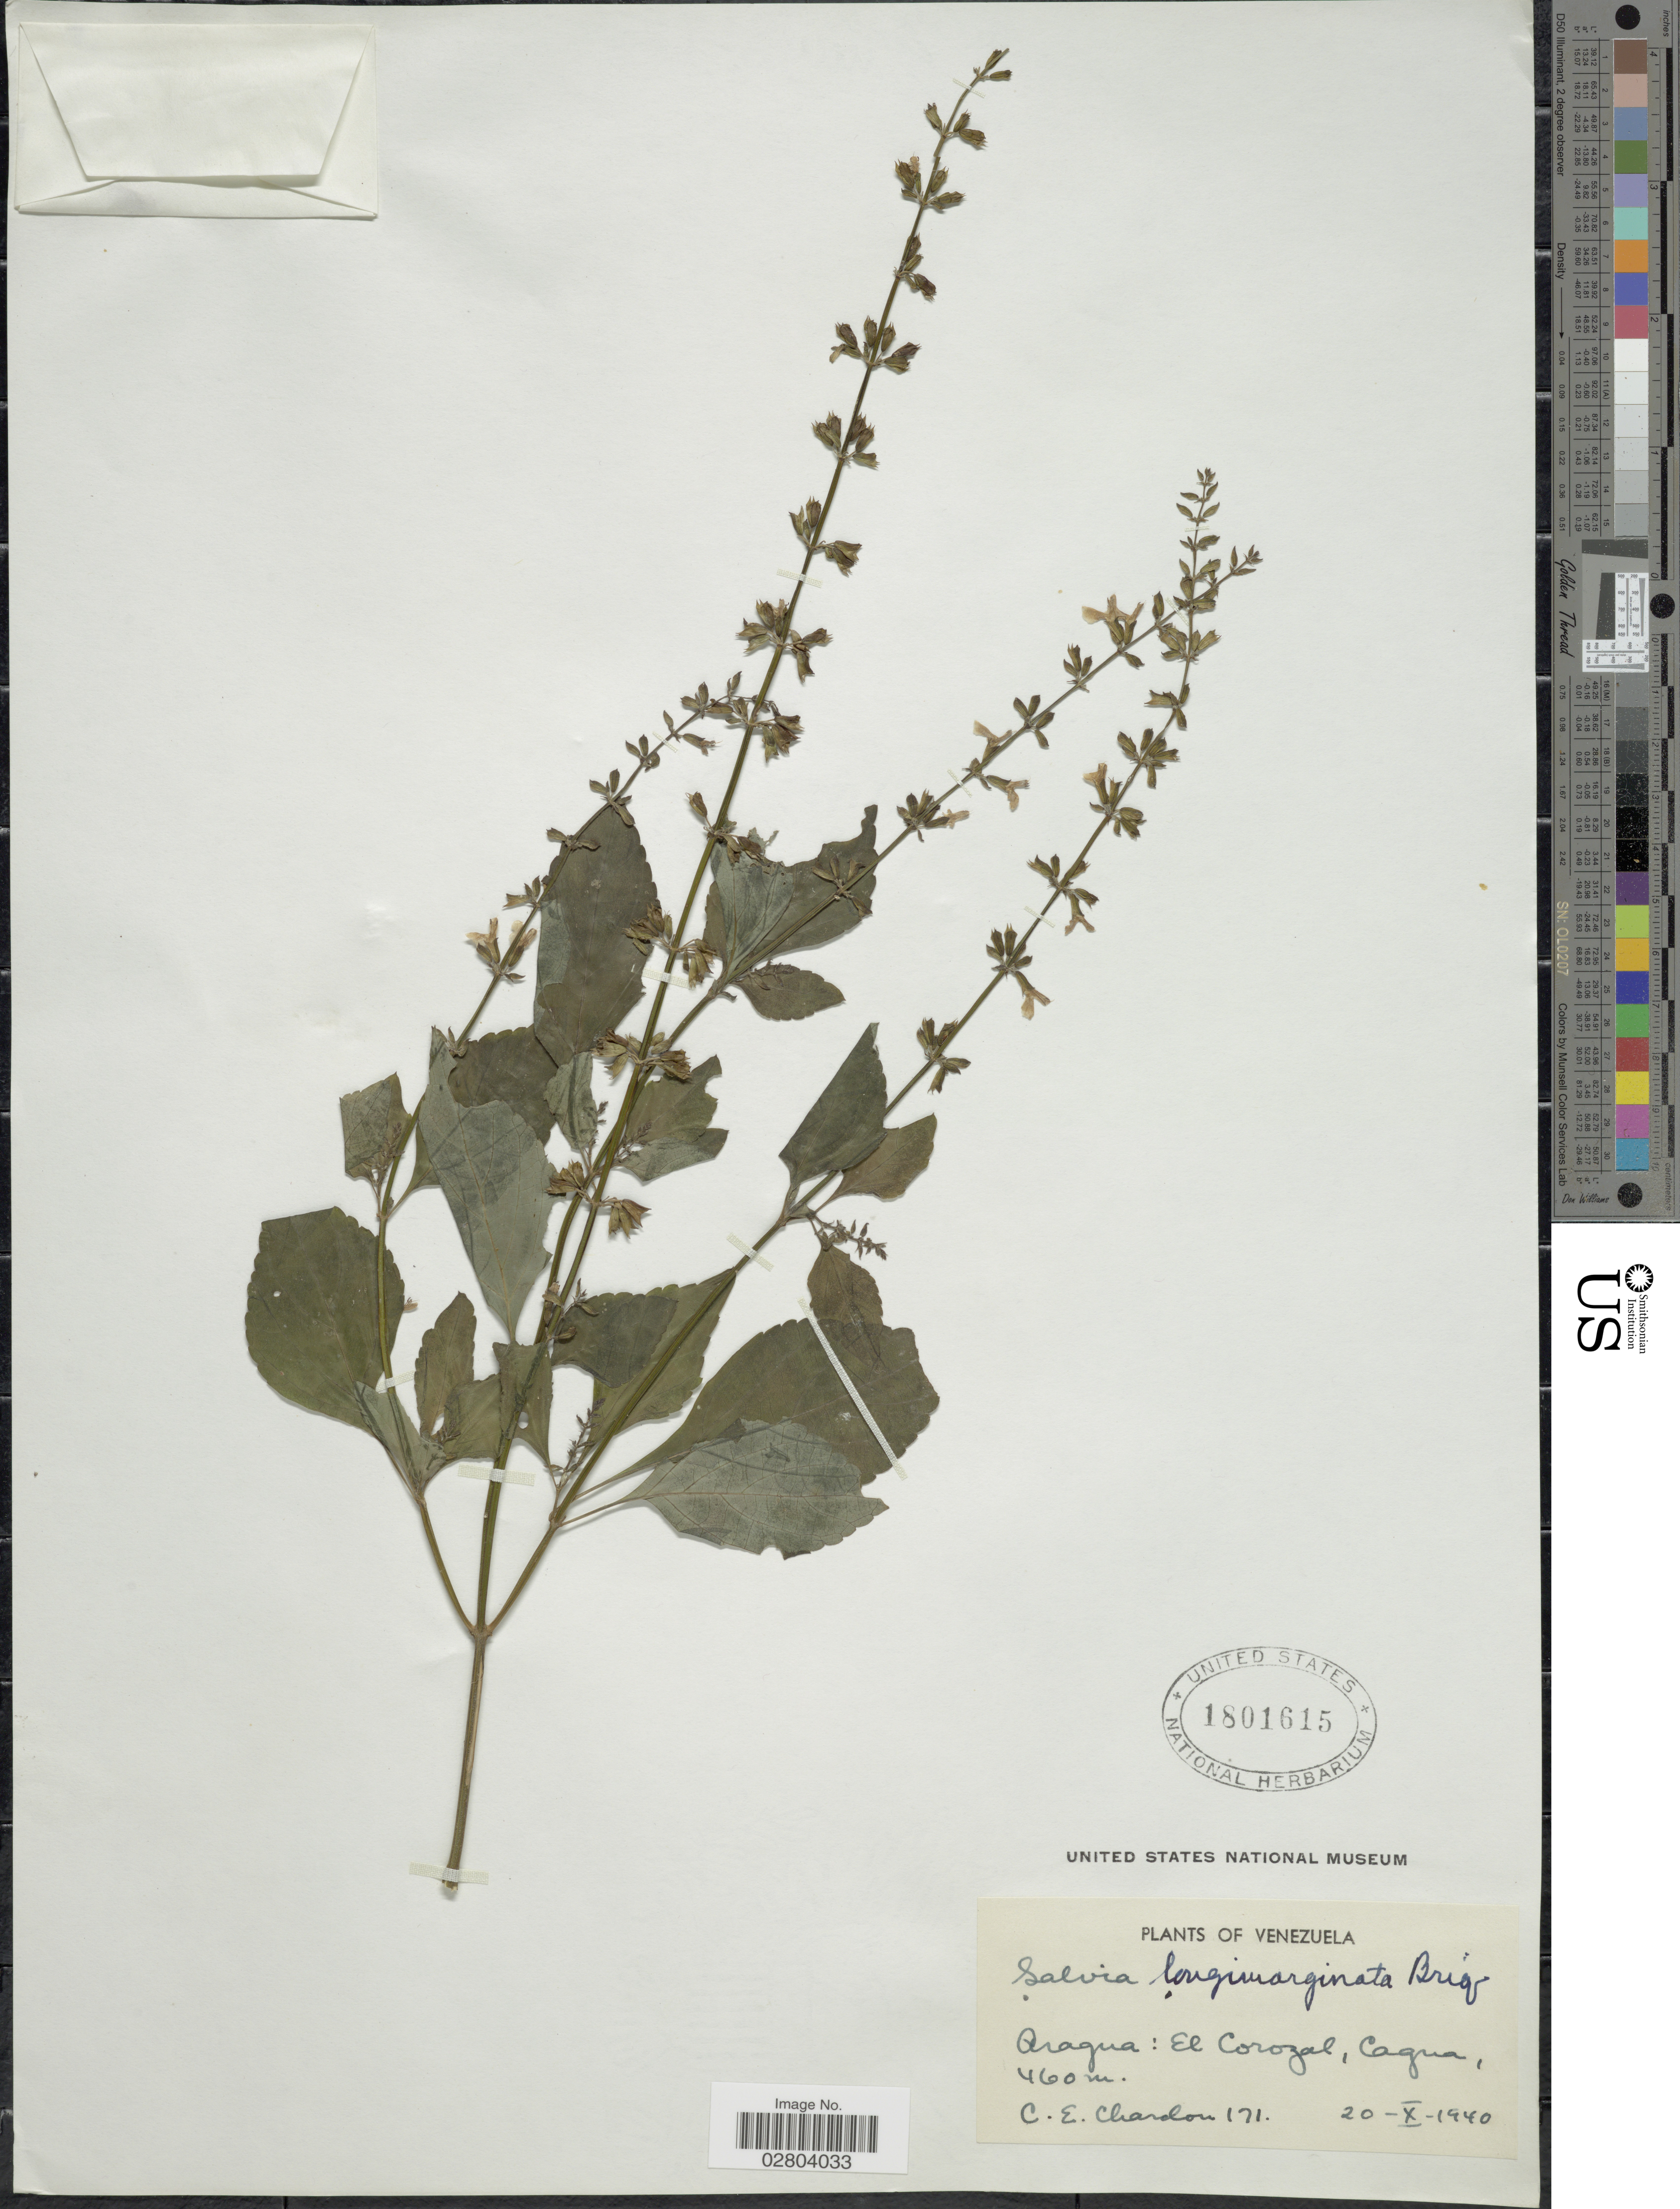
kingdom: Plantae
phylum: Tracheophyta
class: Magnoliopsida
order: Lamiales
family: Lamiaceae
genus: Salvia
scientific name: Salvia angulata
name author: Benth.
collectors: C. E. Chardón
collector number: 171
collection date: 1940-10-20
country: Venezuela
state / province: Aragua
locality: El Corozal, Cagua.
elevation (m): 460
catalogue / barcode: US 1801615